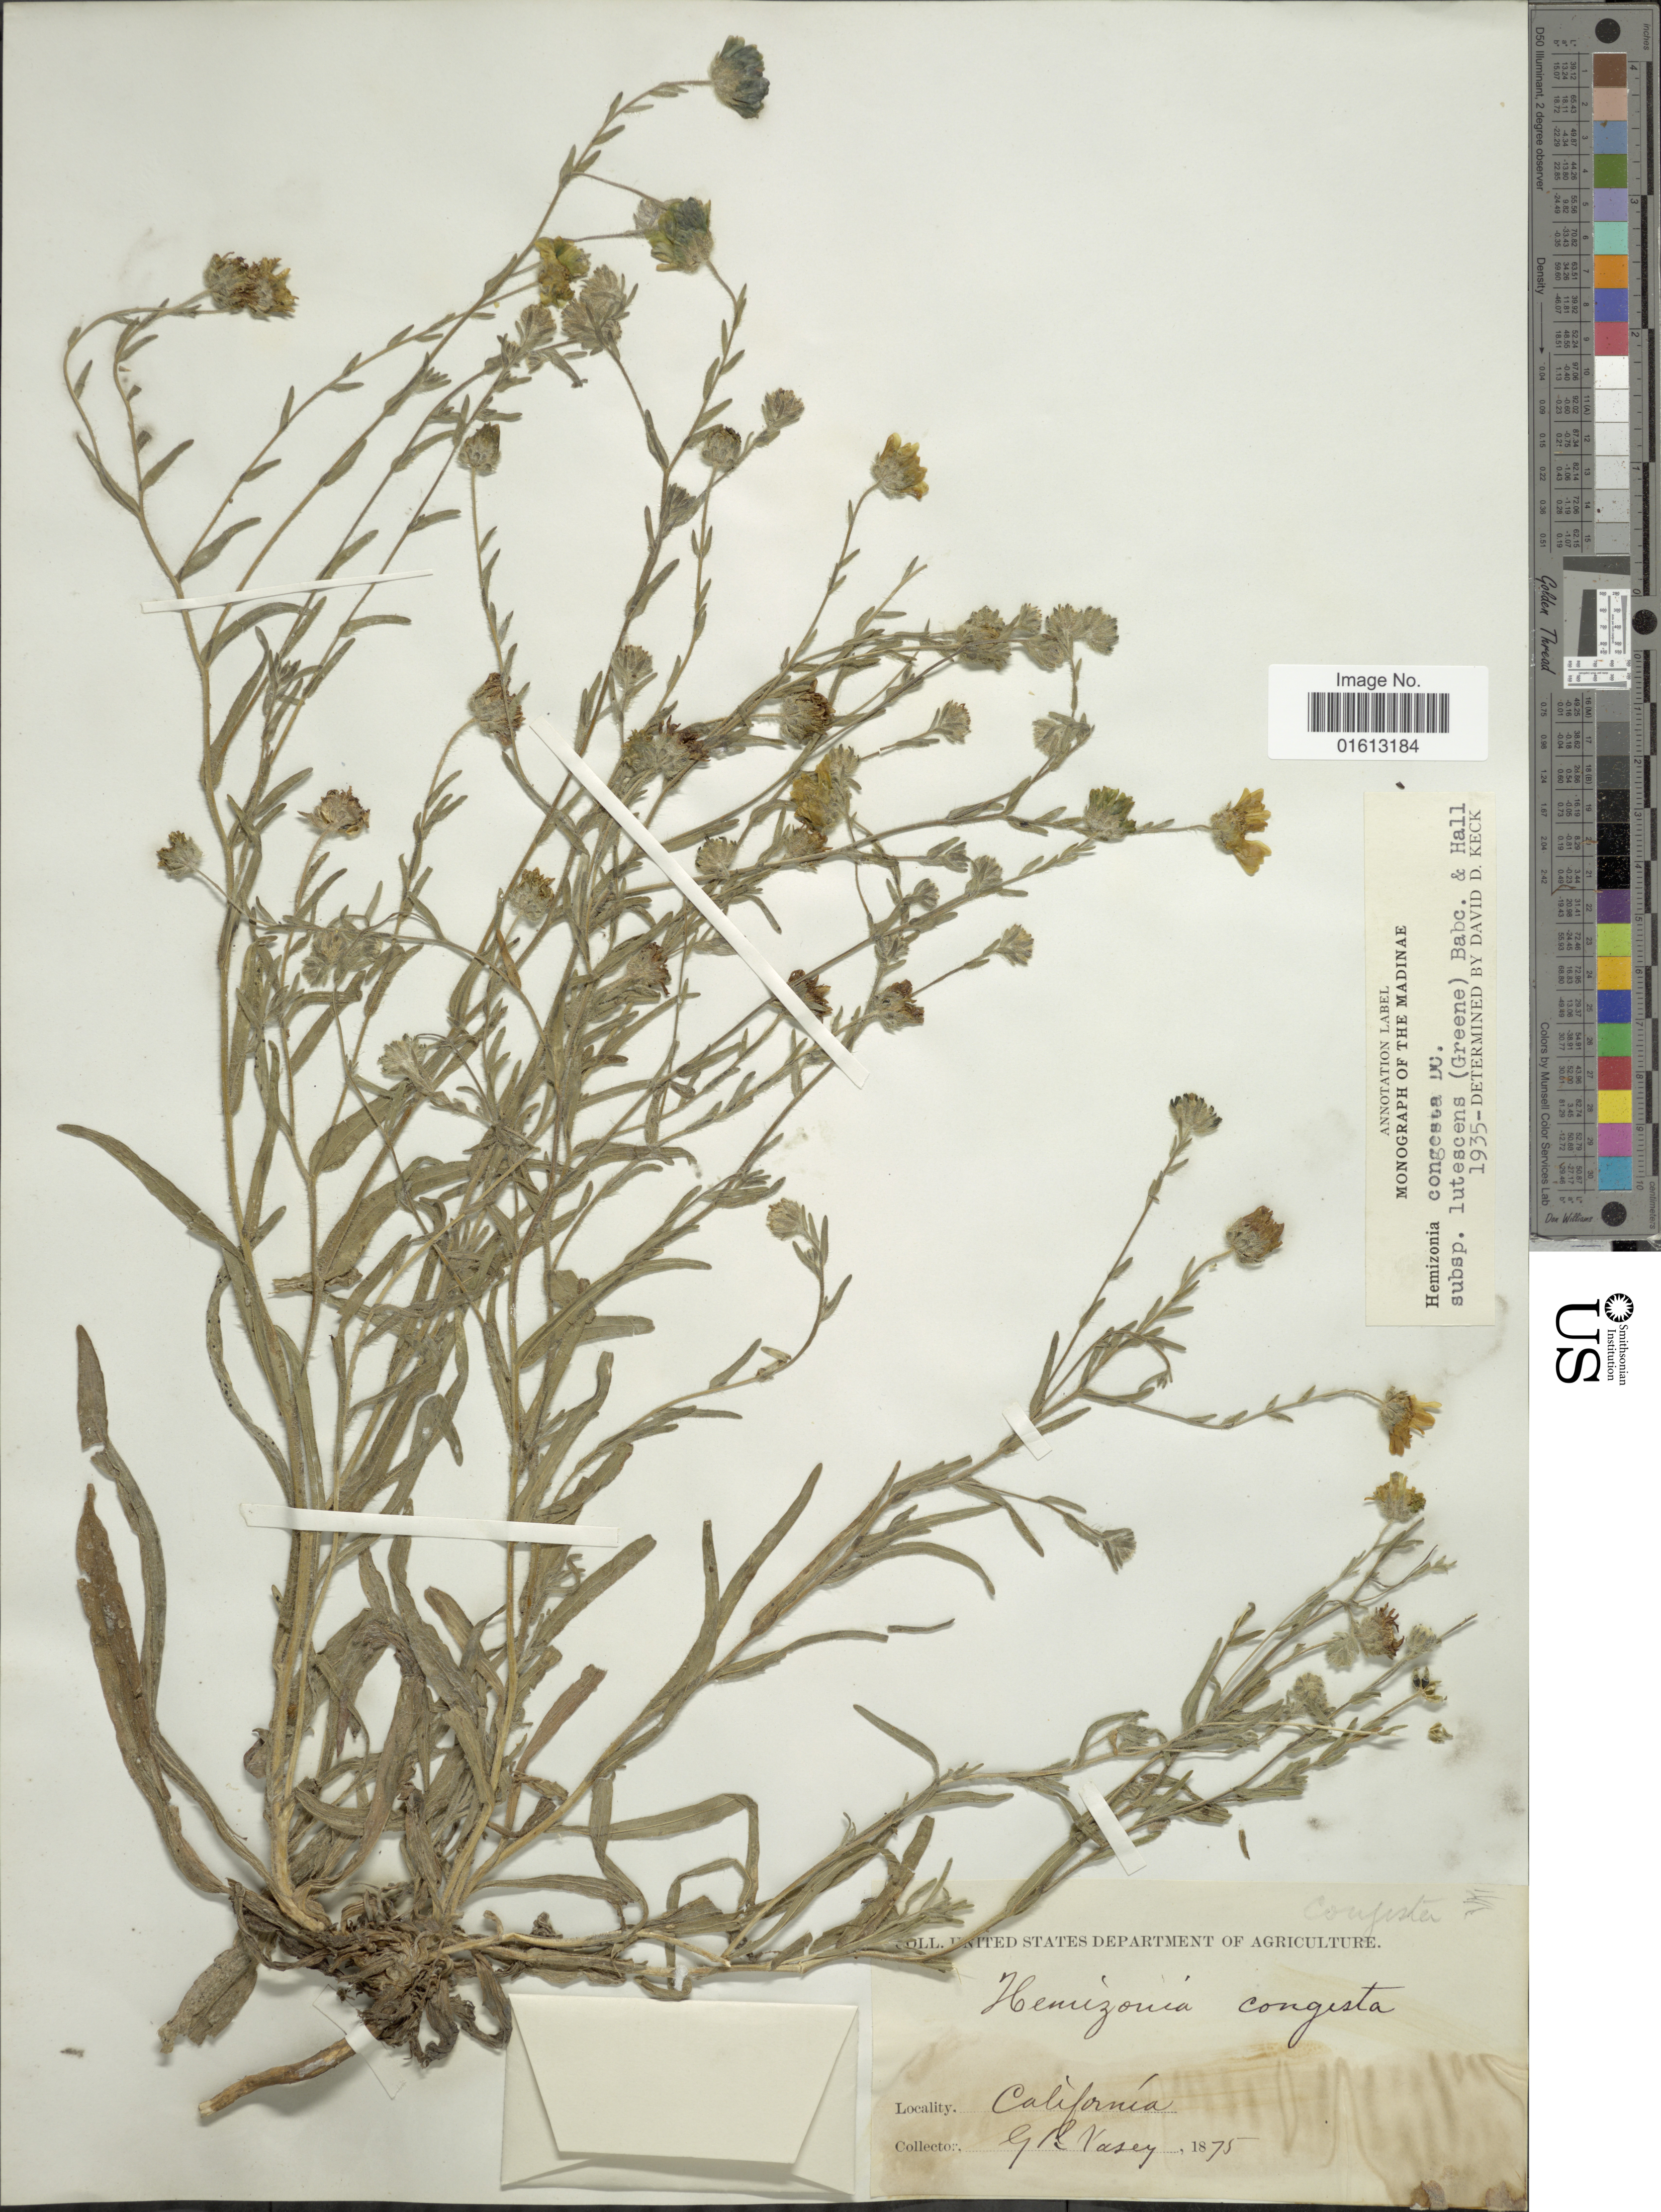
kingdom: Plantae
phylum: Tracheophyta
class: Magnoliopsida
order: Asterales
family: Asteraceae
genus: Hemizonia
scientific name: Hemizonia congesta subsp. lutescens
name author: (Greene) Babc. & H.M. Hall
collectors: G. R. Vasey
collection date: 1875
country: United States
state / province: California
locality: California